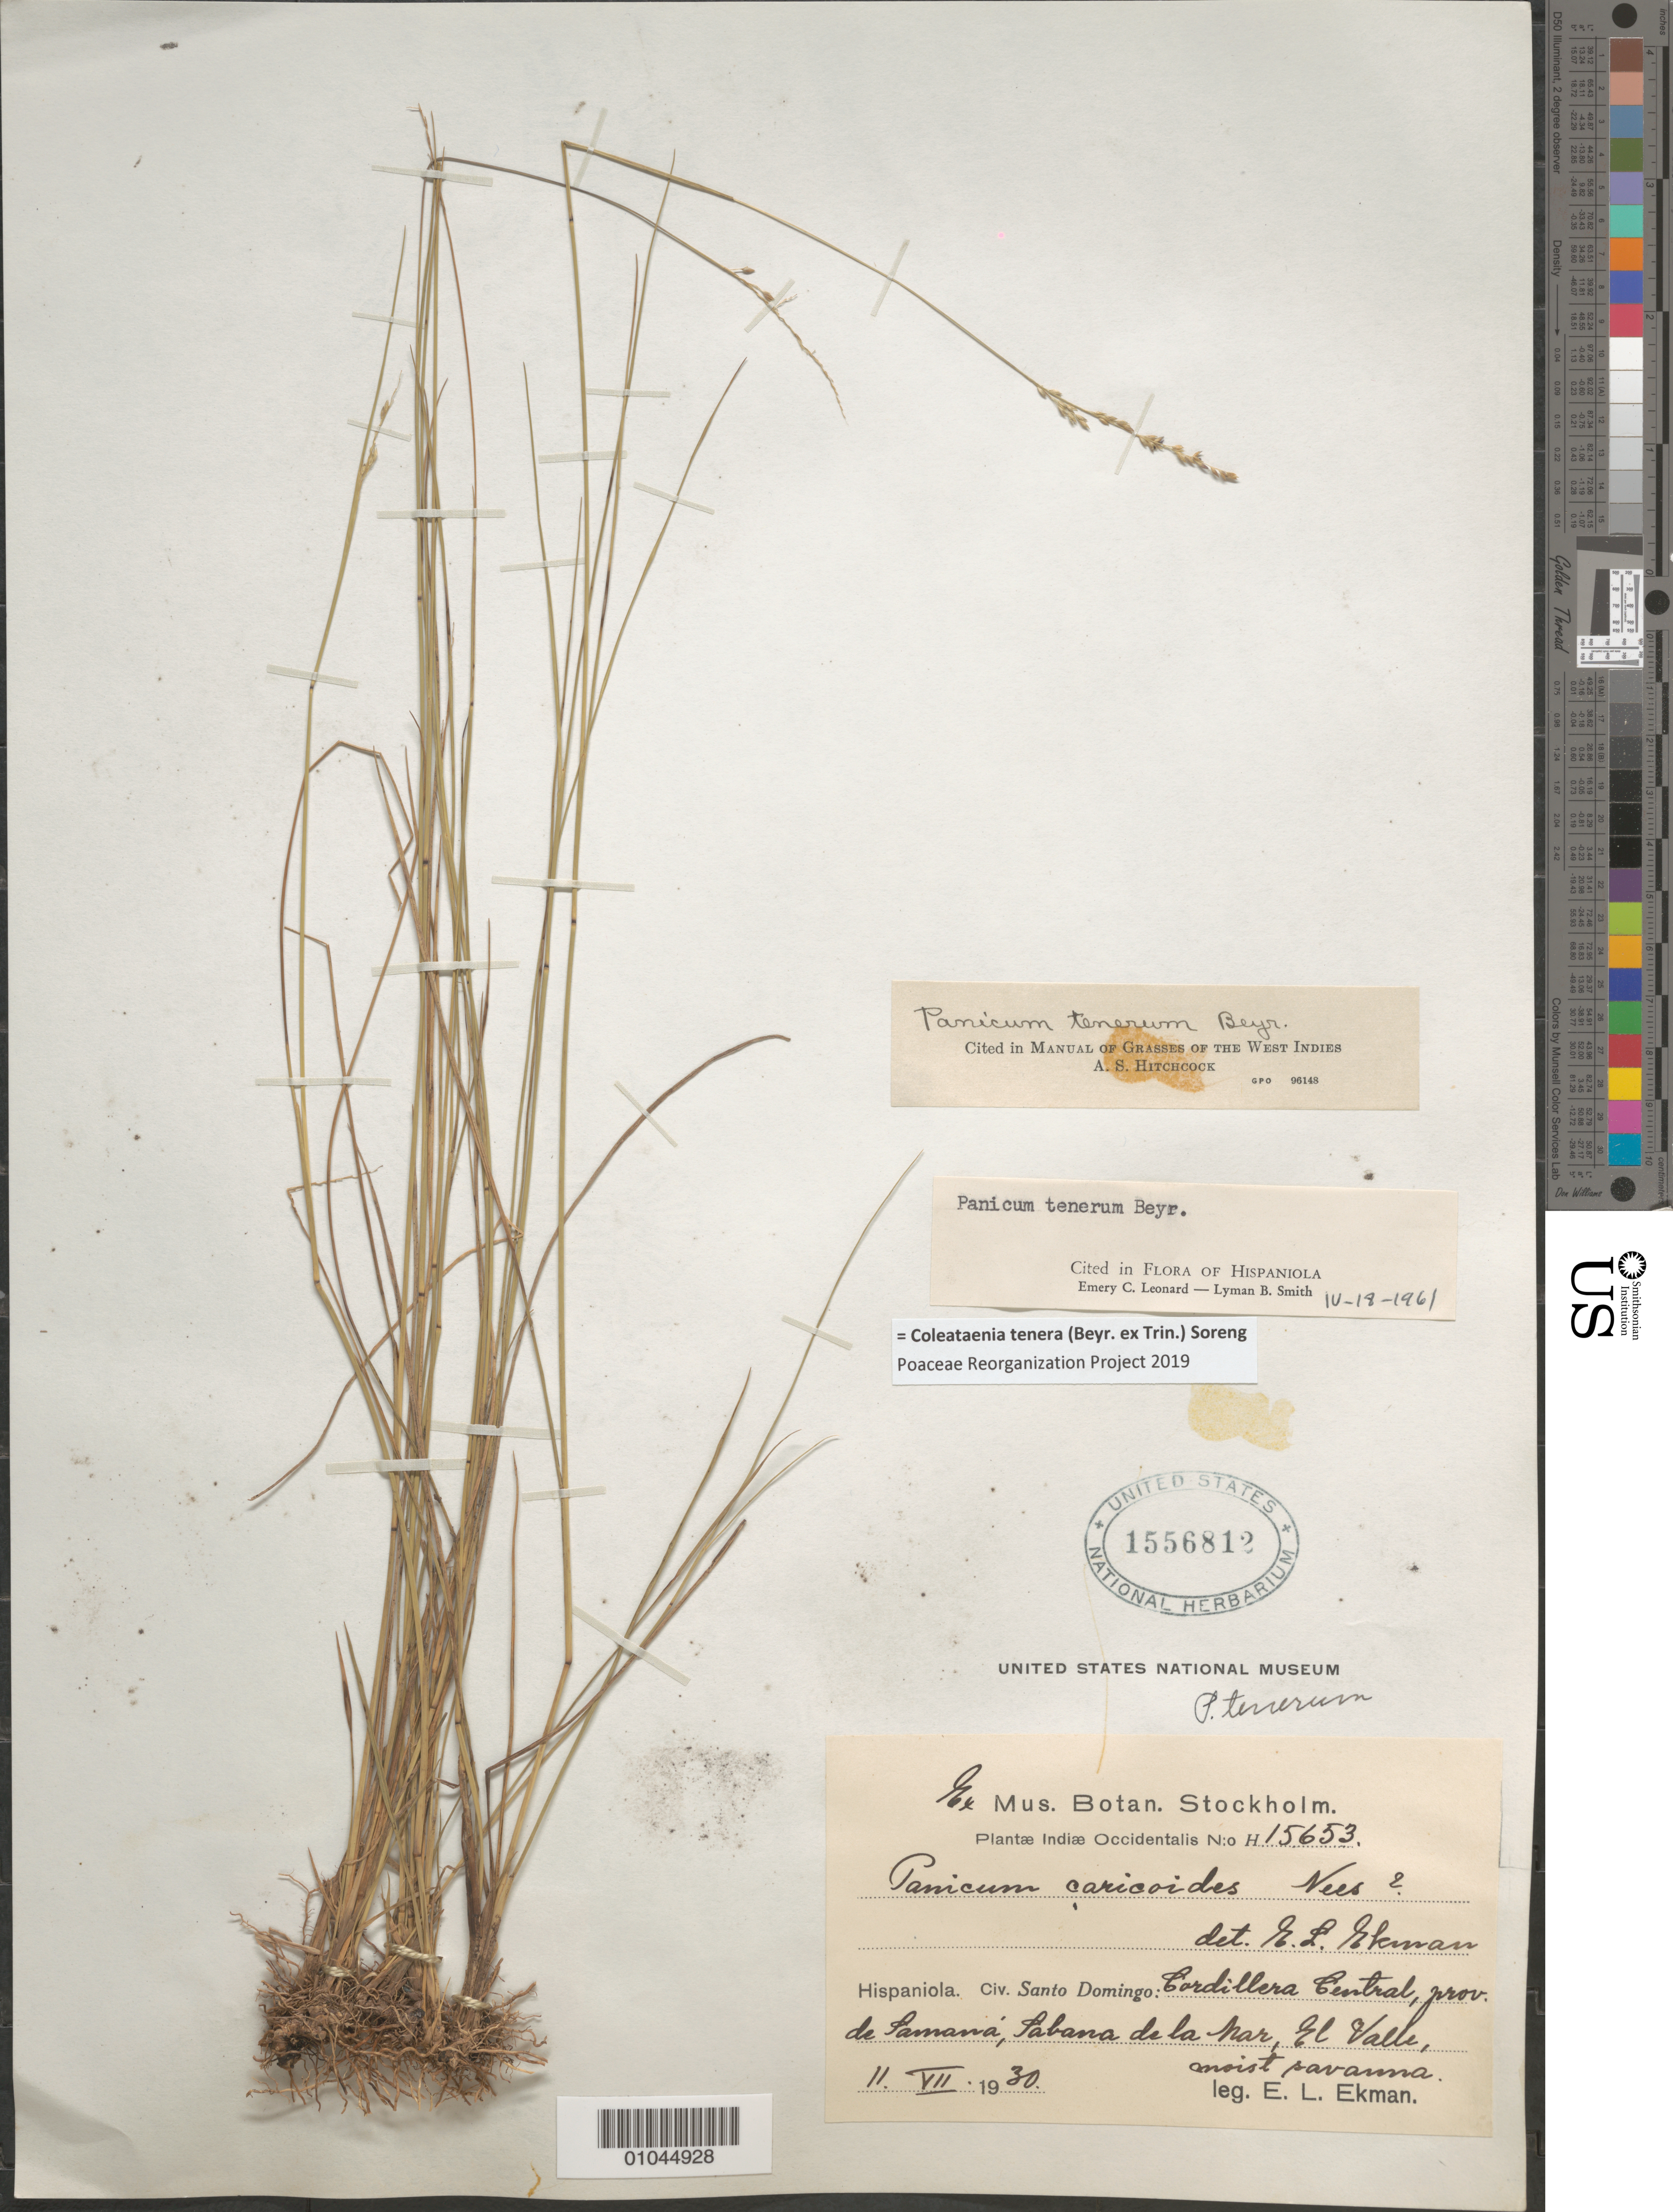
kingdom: Plantae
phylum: Tracheophyta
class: Liliopsida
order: Poales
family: Poaceae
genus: Panicum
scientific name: Panicum tenerum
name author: Beyrich ex Trin.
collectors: E. L. Ekman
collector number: H 15653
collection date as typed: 11 Jul 1930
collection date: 1930-07-11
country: Dominican Republic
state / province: Samaná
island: Hispaniola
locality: Cordillera Central, Sabana de la Mar, El Valle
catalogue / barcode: US 1556812